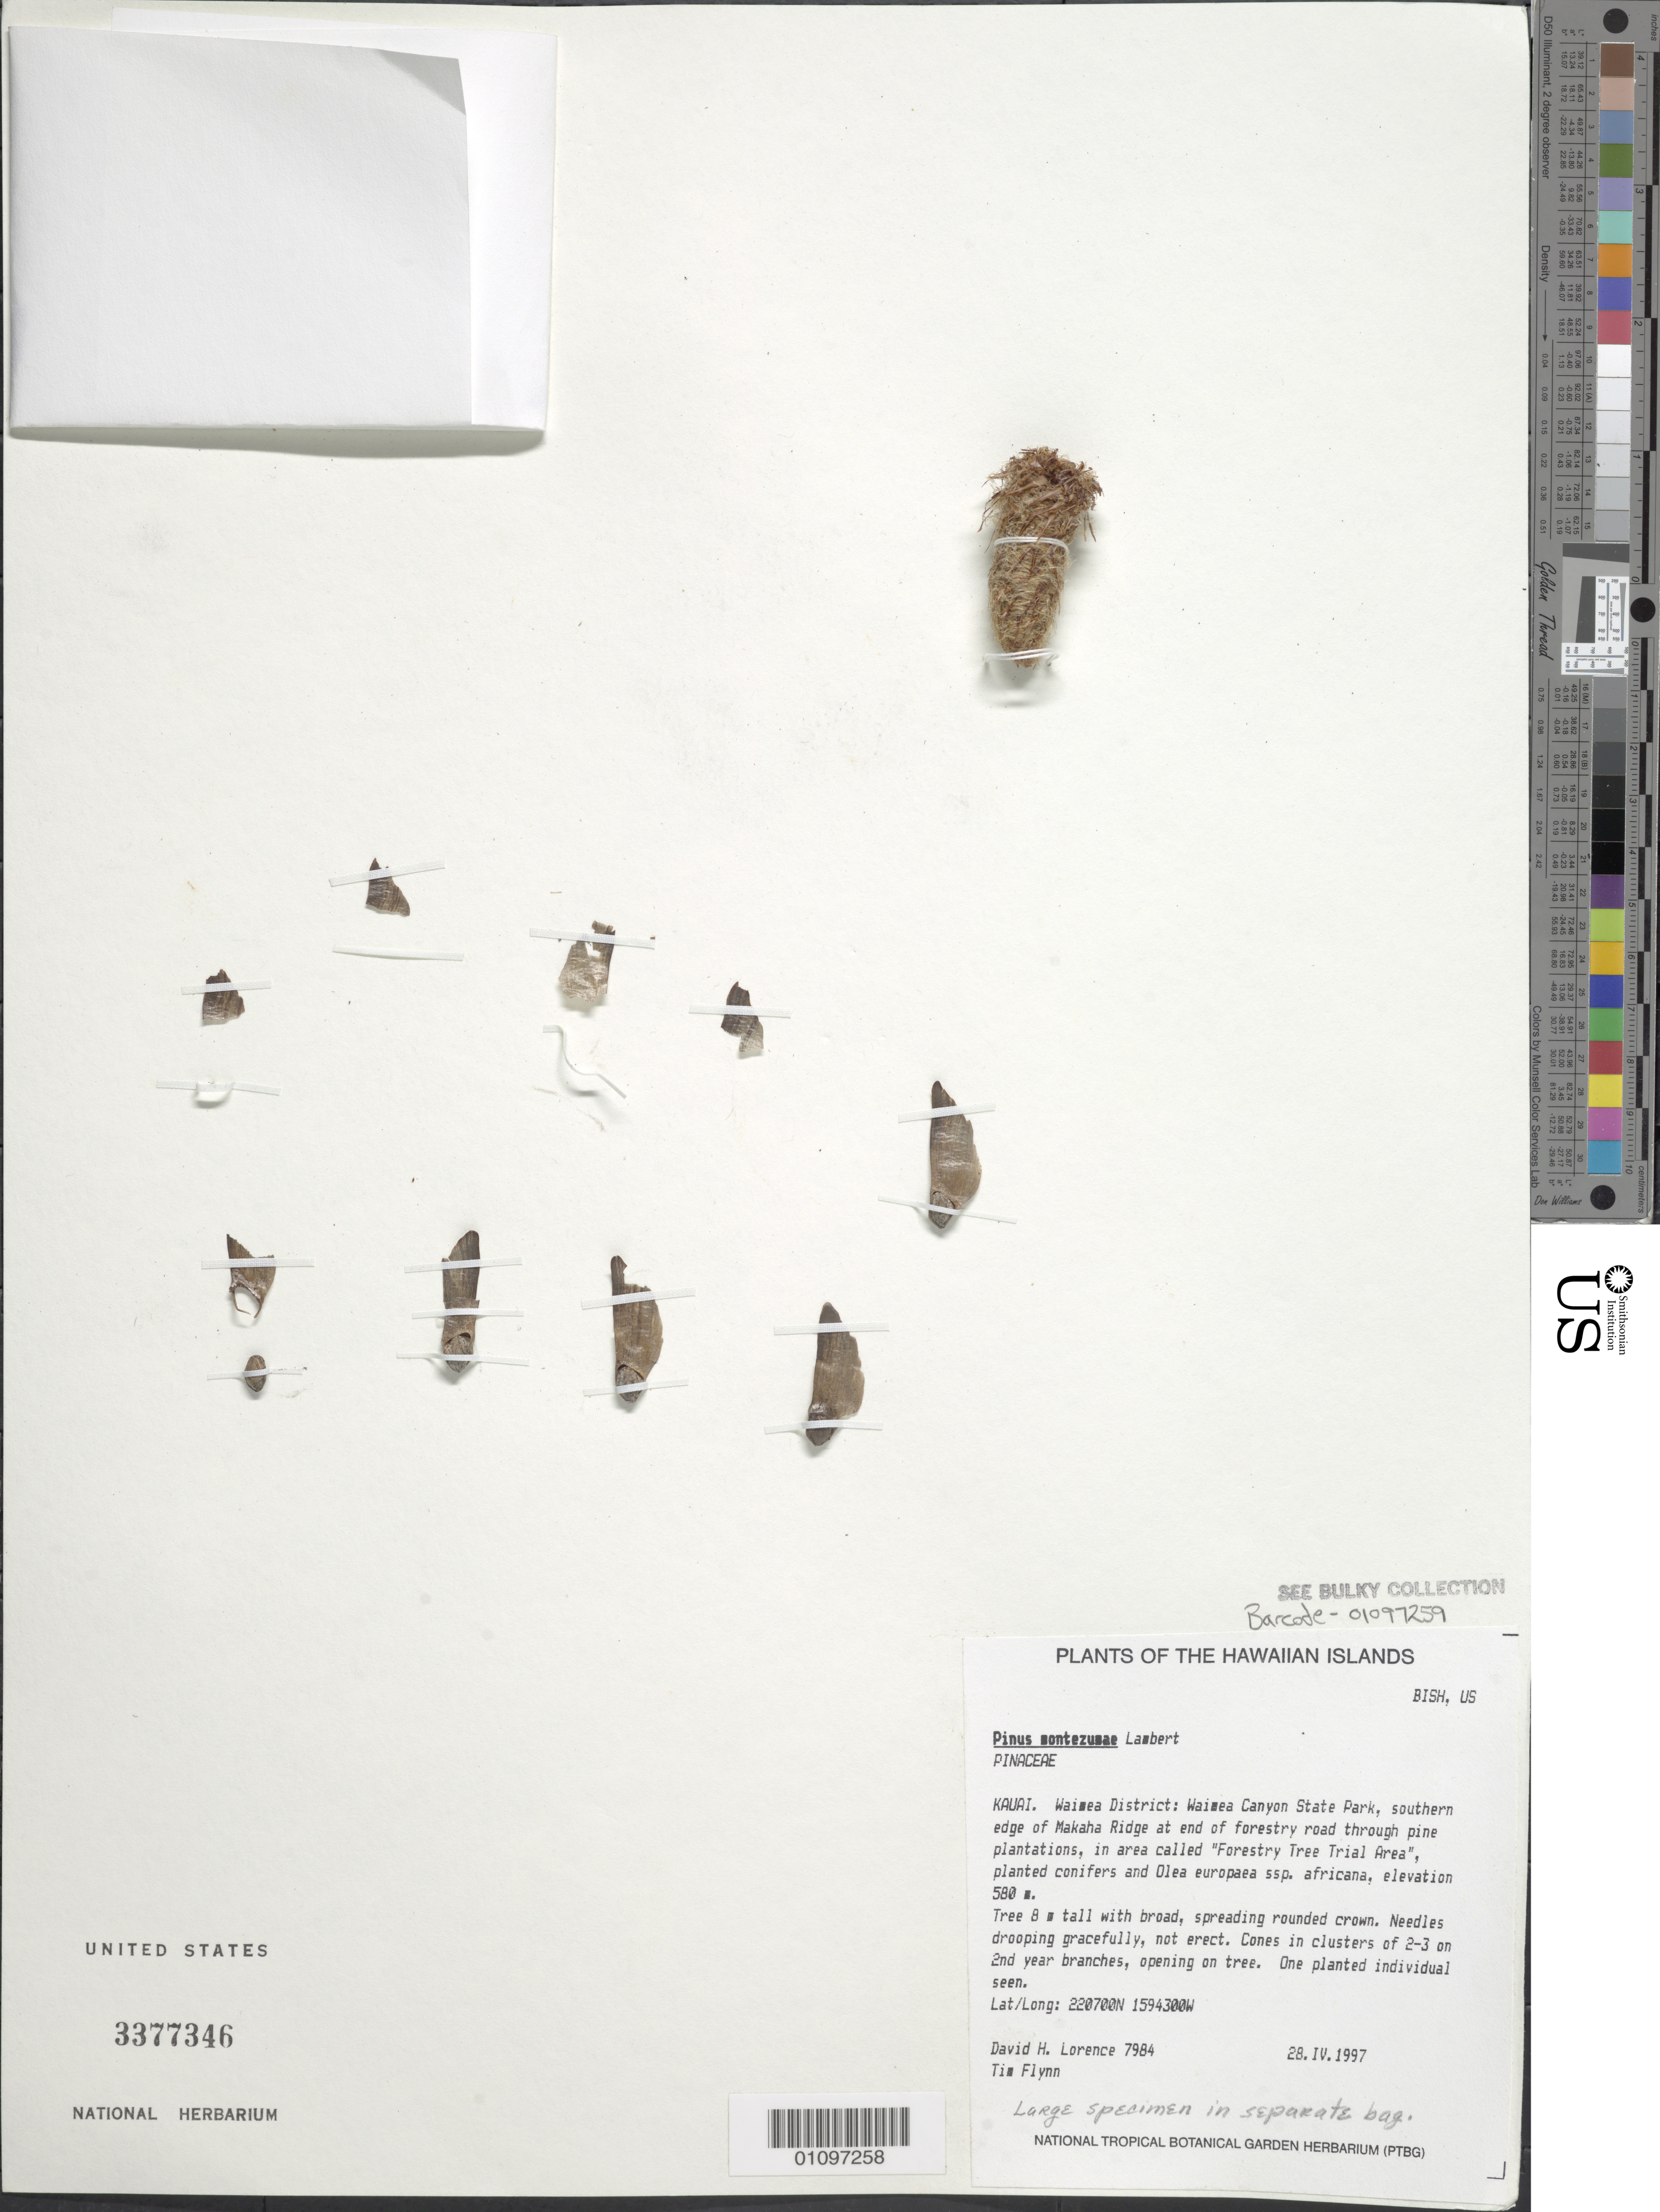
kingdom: Plantae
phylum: Tracheophyta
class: Pinopsida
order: Pinales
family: Pinaceae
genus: Pinus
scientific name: Pinus montezumae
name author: Lamb.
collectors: D. Lorence & T. W. Flynn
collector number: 7984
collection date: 1997-04-28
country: United States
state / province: Hawaii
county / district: Kauai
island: Kaua'i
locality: Waimea District, Waimea Canyon State Park, southern edge of Makaha Ridge at end of forestry road through pine plantations, in area called "Forestry Tree Trial Area"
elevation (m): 580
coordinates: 220700N, 1594300W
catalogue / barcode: US 3377346